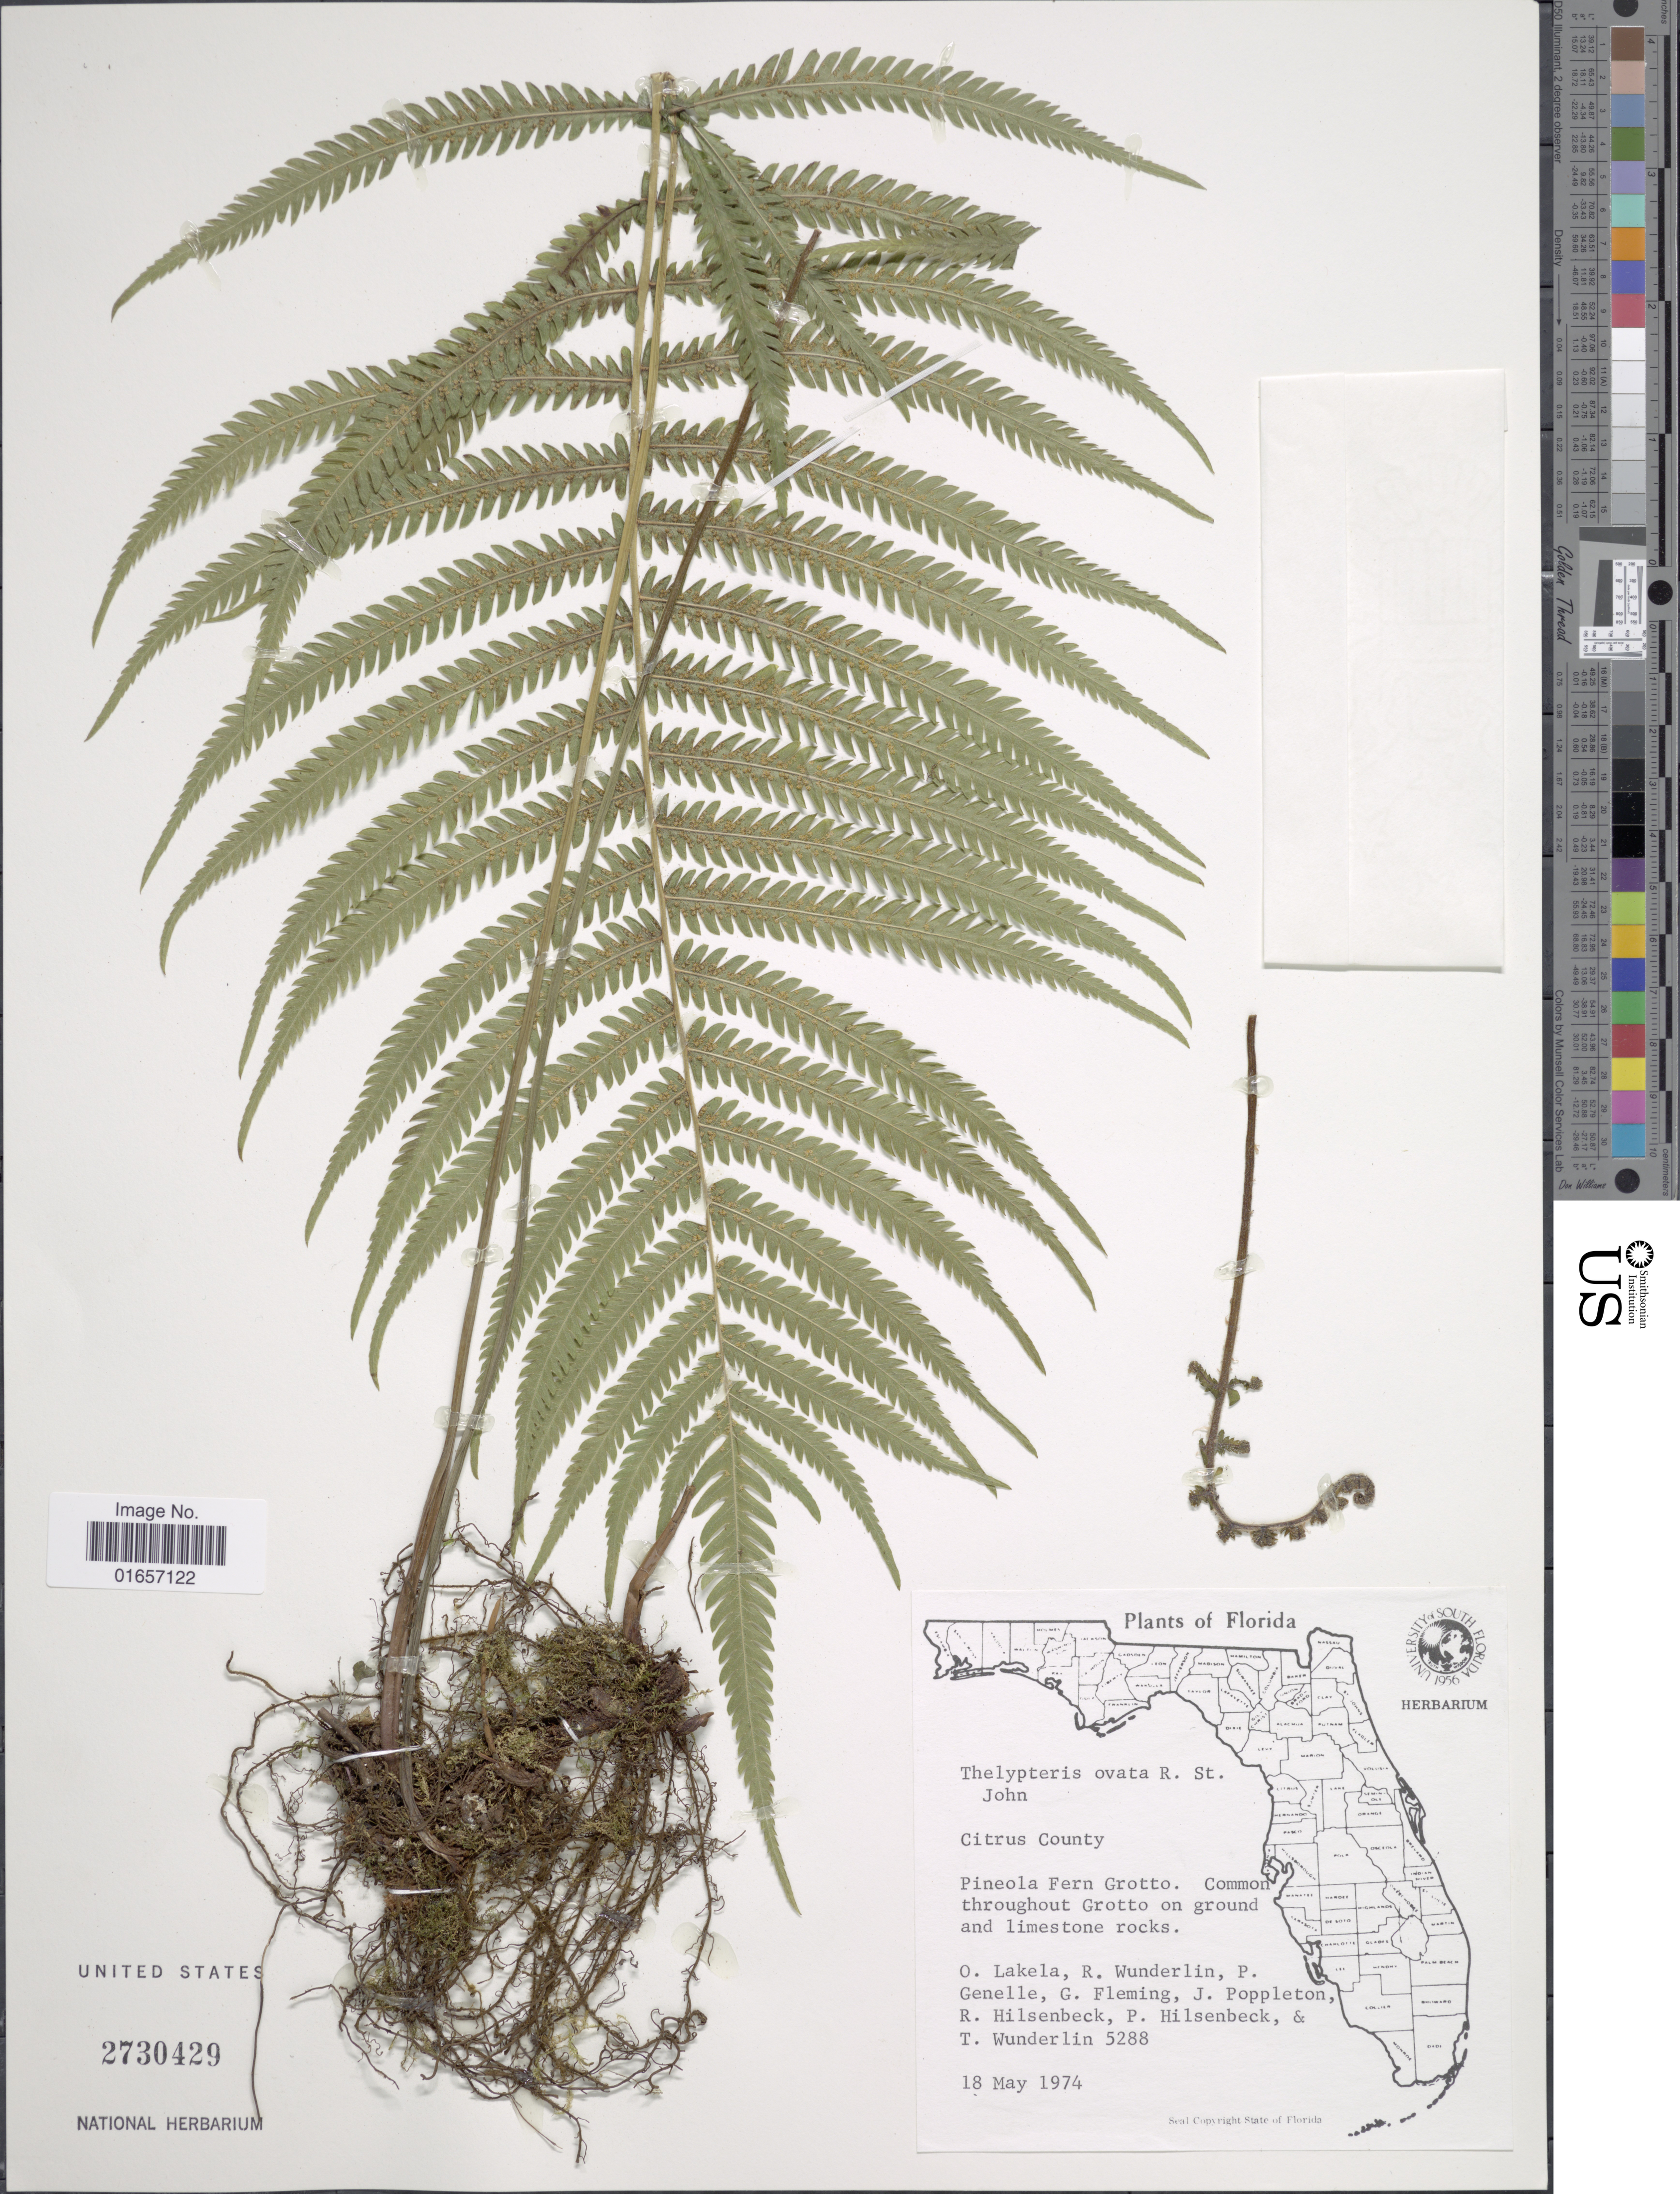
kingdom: Plantae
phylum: Tracheophyta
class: Polypodiopsida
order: Polypodiales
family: Thelypteridaceae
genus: Christella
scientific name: Christella ovata var. ovata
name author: (R.P. St. John) Á. Löve & D. Löve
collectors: R. A. Hilsenbeck, P. Hilsenbeck & T. Wunderlin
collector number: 5288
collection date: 1974-05-18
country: United States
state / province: Florida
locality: Citrus County, Pineola Fern Grotto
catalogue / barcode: US 2730429